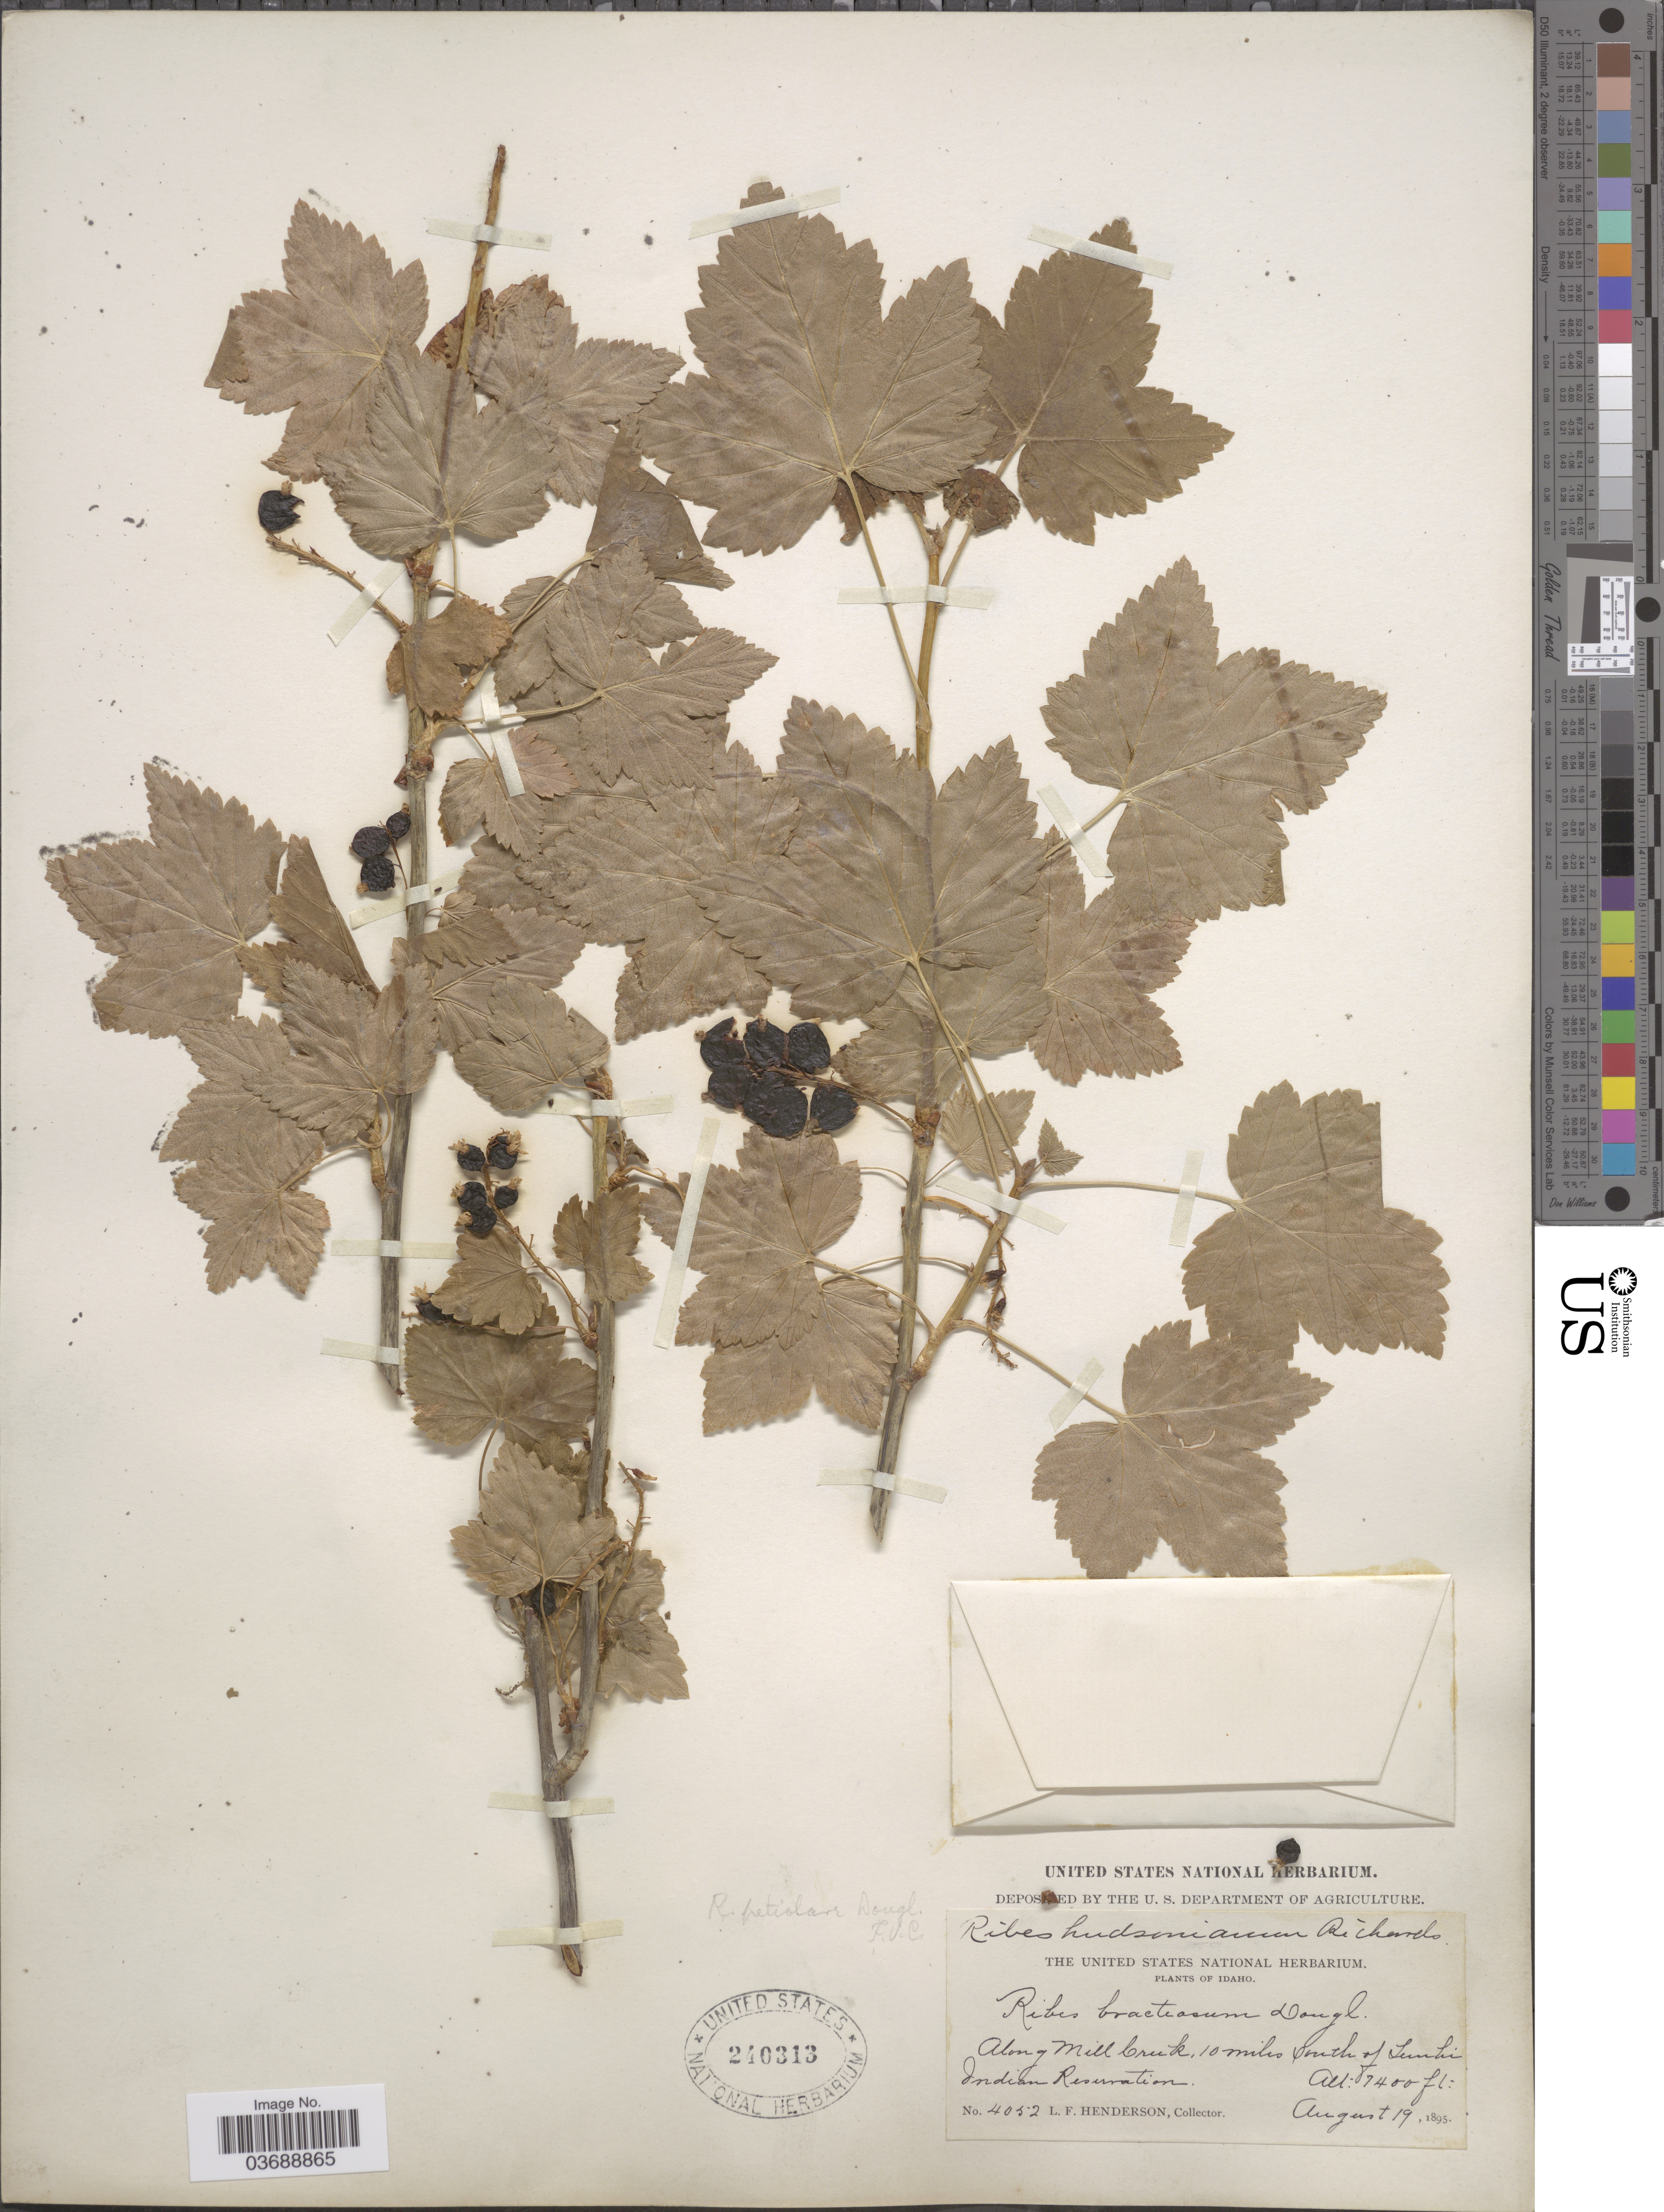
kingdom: Plantae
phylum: Tracheophyta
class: Magnoliopsida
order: Saxifragales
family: Grossulariaceae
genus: Ribes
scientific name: Ribes petiolare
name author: Douglas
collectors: L. Henderson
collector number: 4052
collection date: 1895-08-19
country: United States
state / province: Idaho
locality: Along Mill Creek, 10 miles south of Lemhi Indian Reservation.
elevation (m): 2256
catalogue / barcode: US 240313